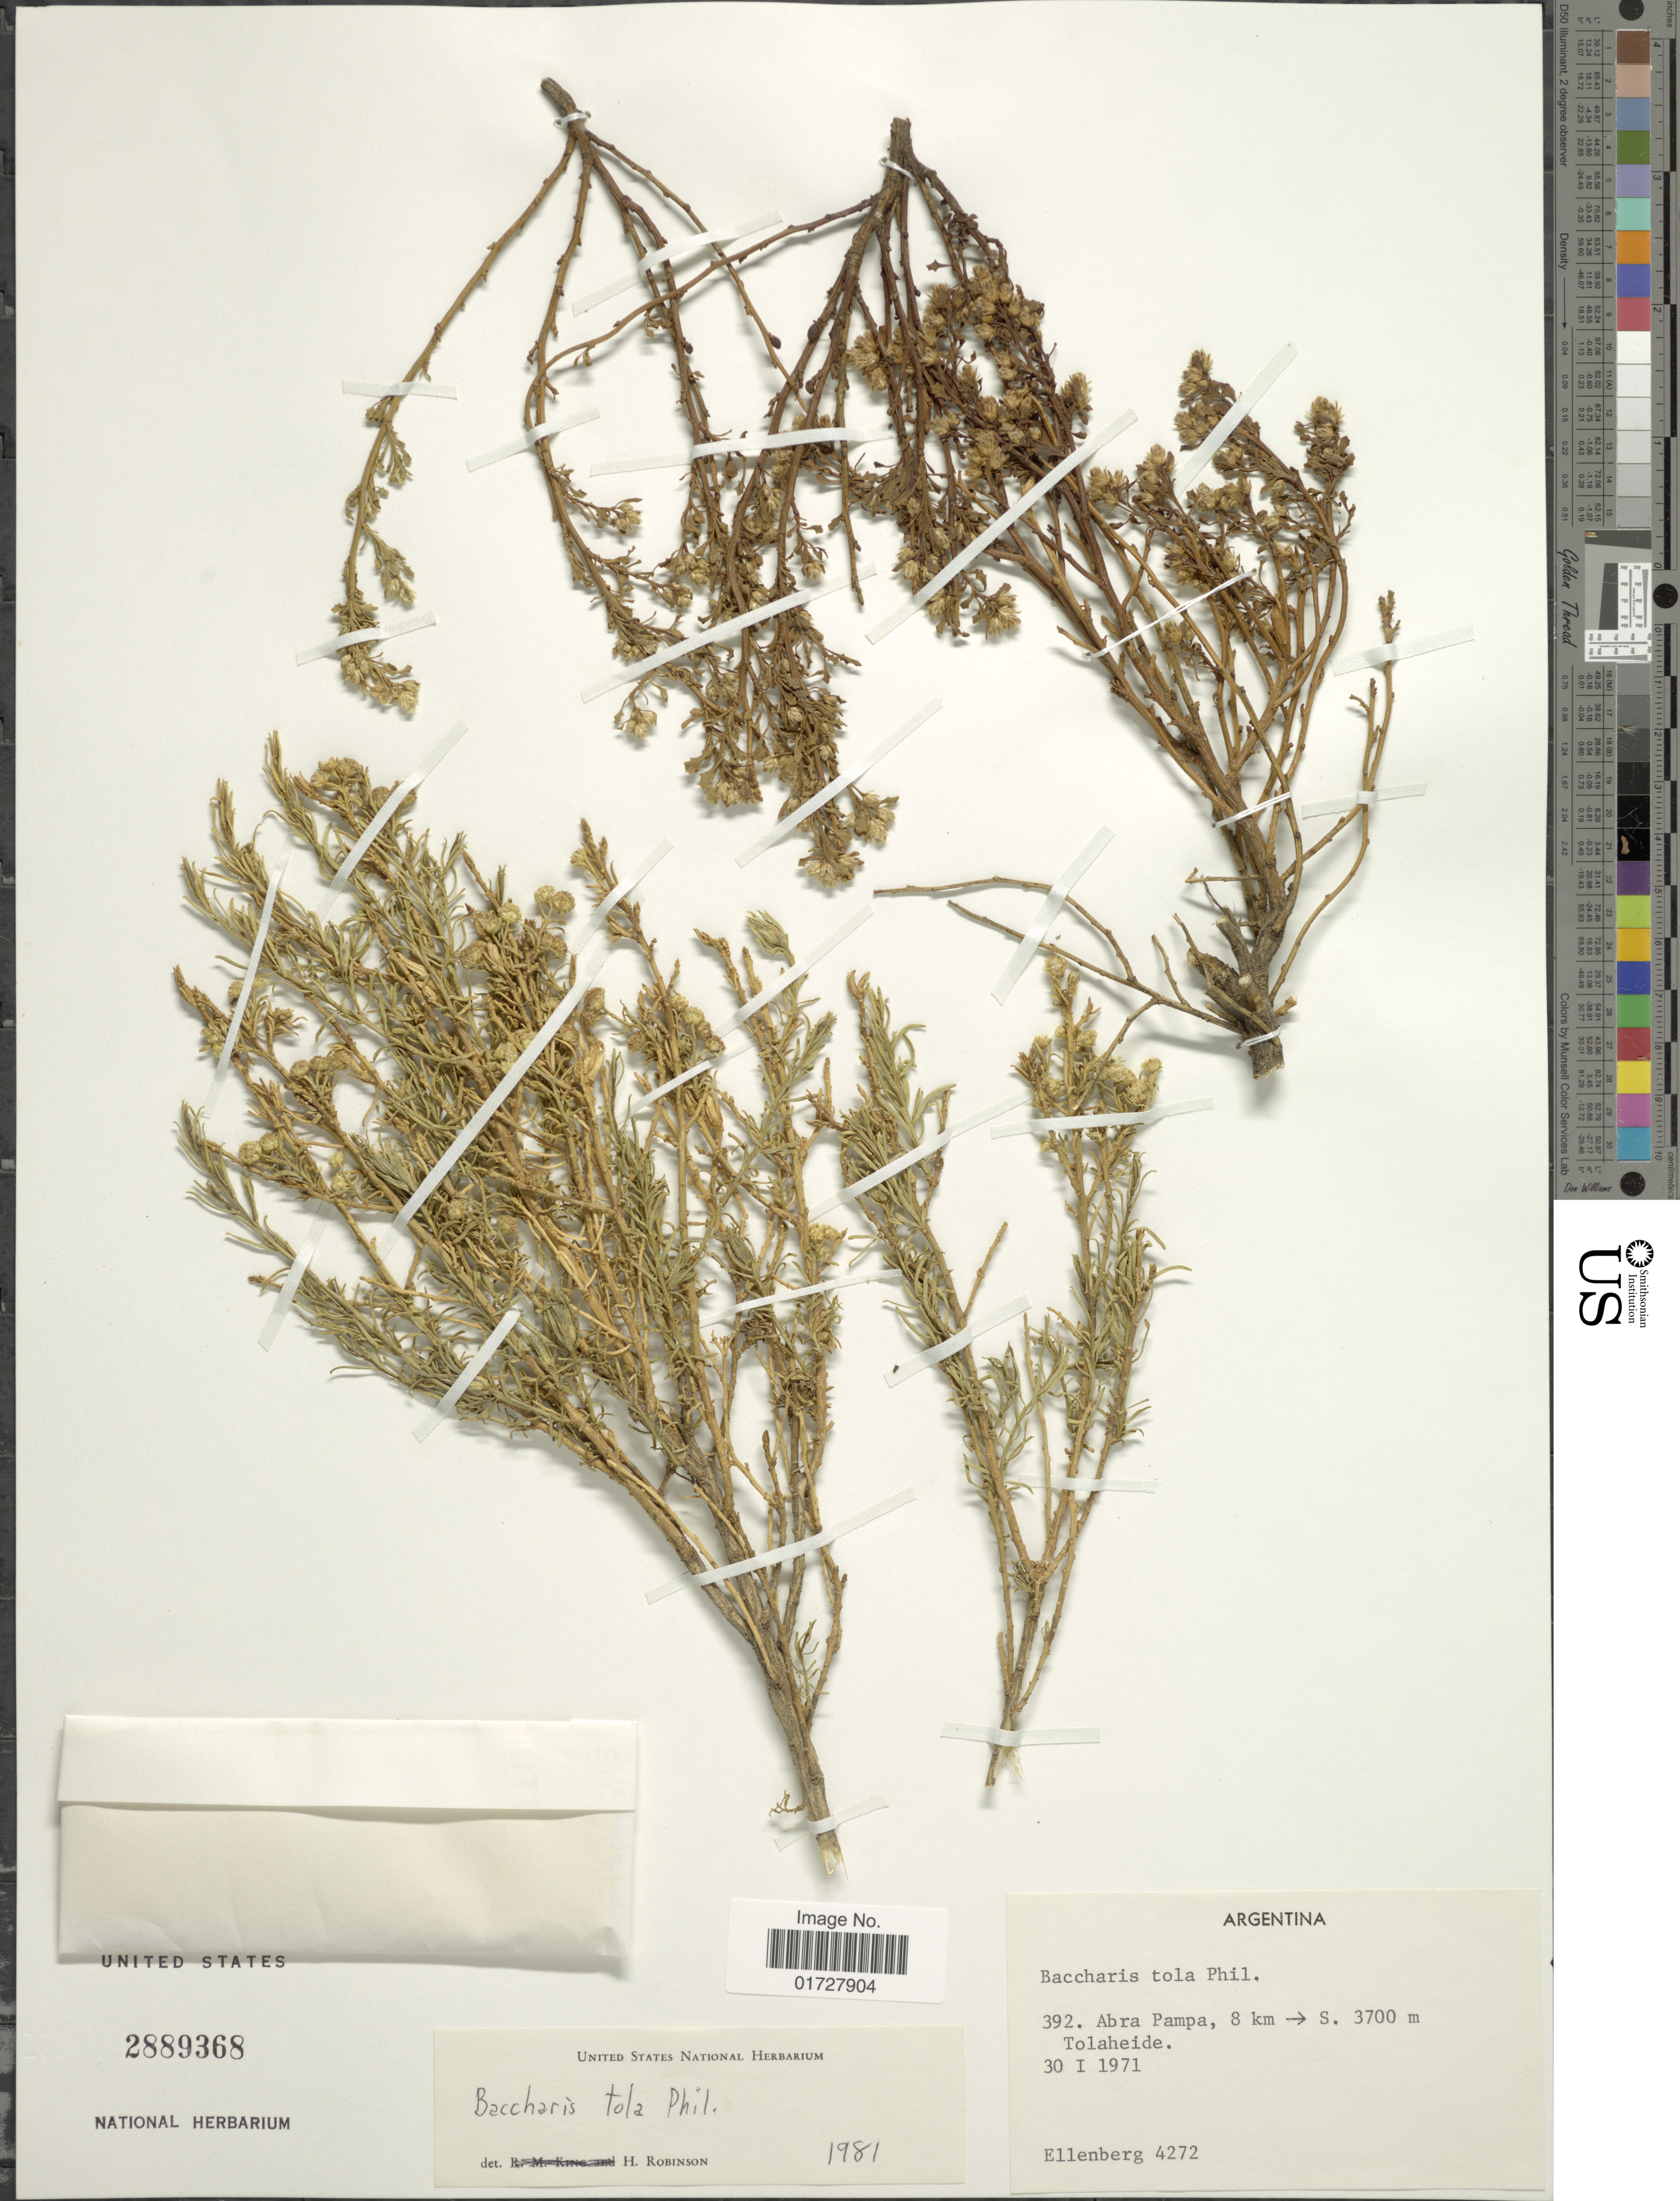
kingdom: Plantae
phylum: Tracheophyta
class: Magnoliopsida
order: Asterales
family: Asteraceae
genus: Baccharis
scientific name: Baccharis tola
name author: Phil.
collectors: H. Ellenberg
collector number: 4272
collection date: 1971-01-30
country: Argentina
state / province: La Pampa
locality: Abra Pampa, 8 km S., Tolaheide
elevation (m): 3700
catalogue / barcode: US 2889368